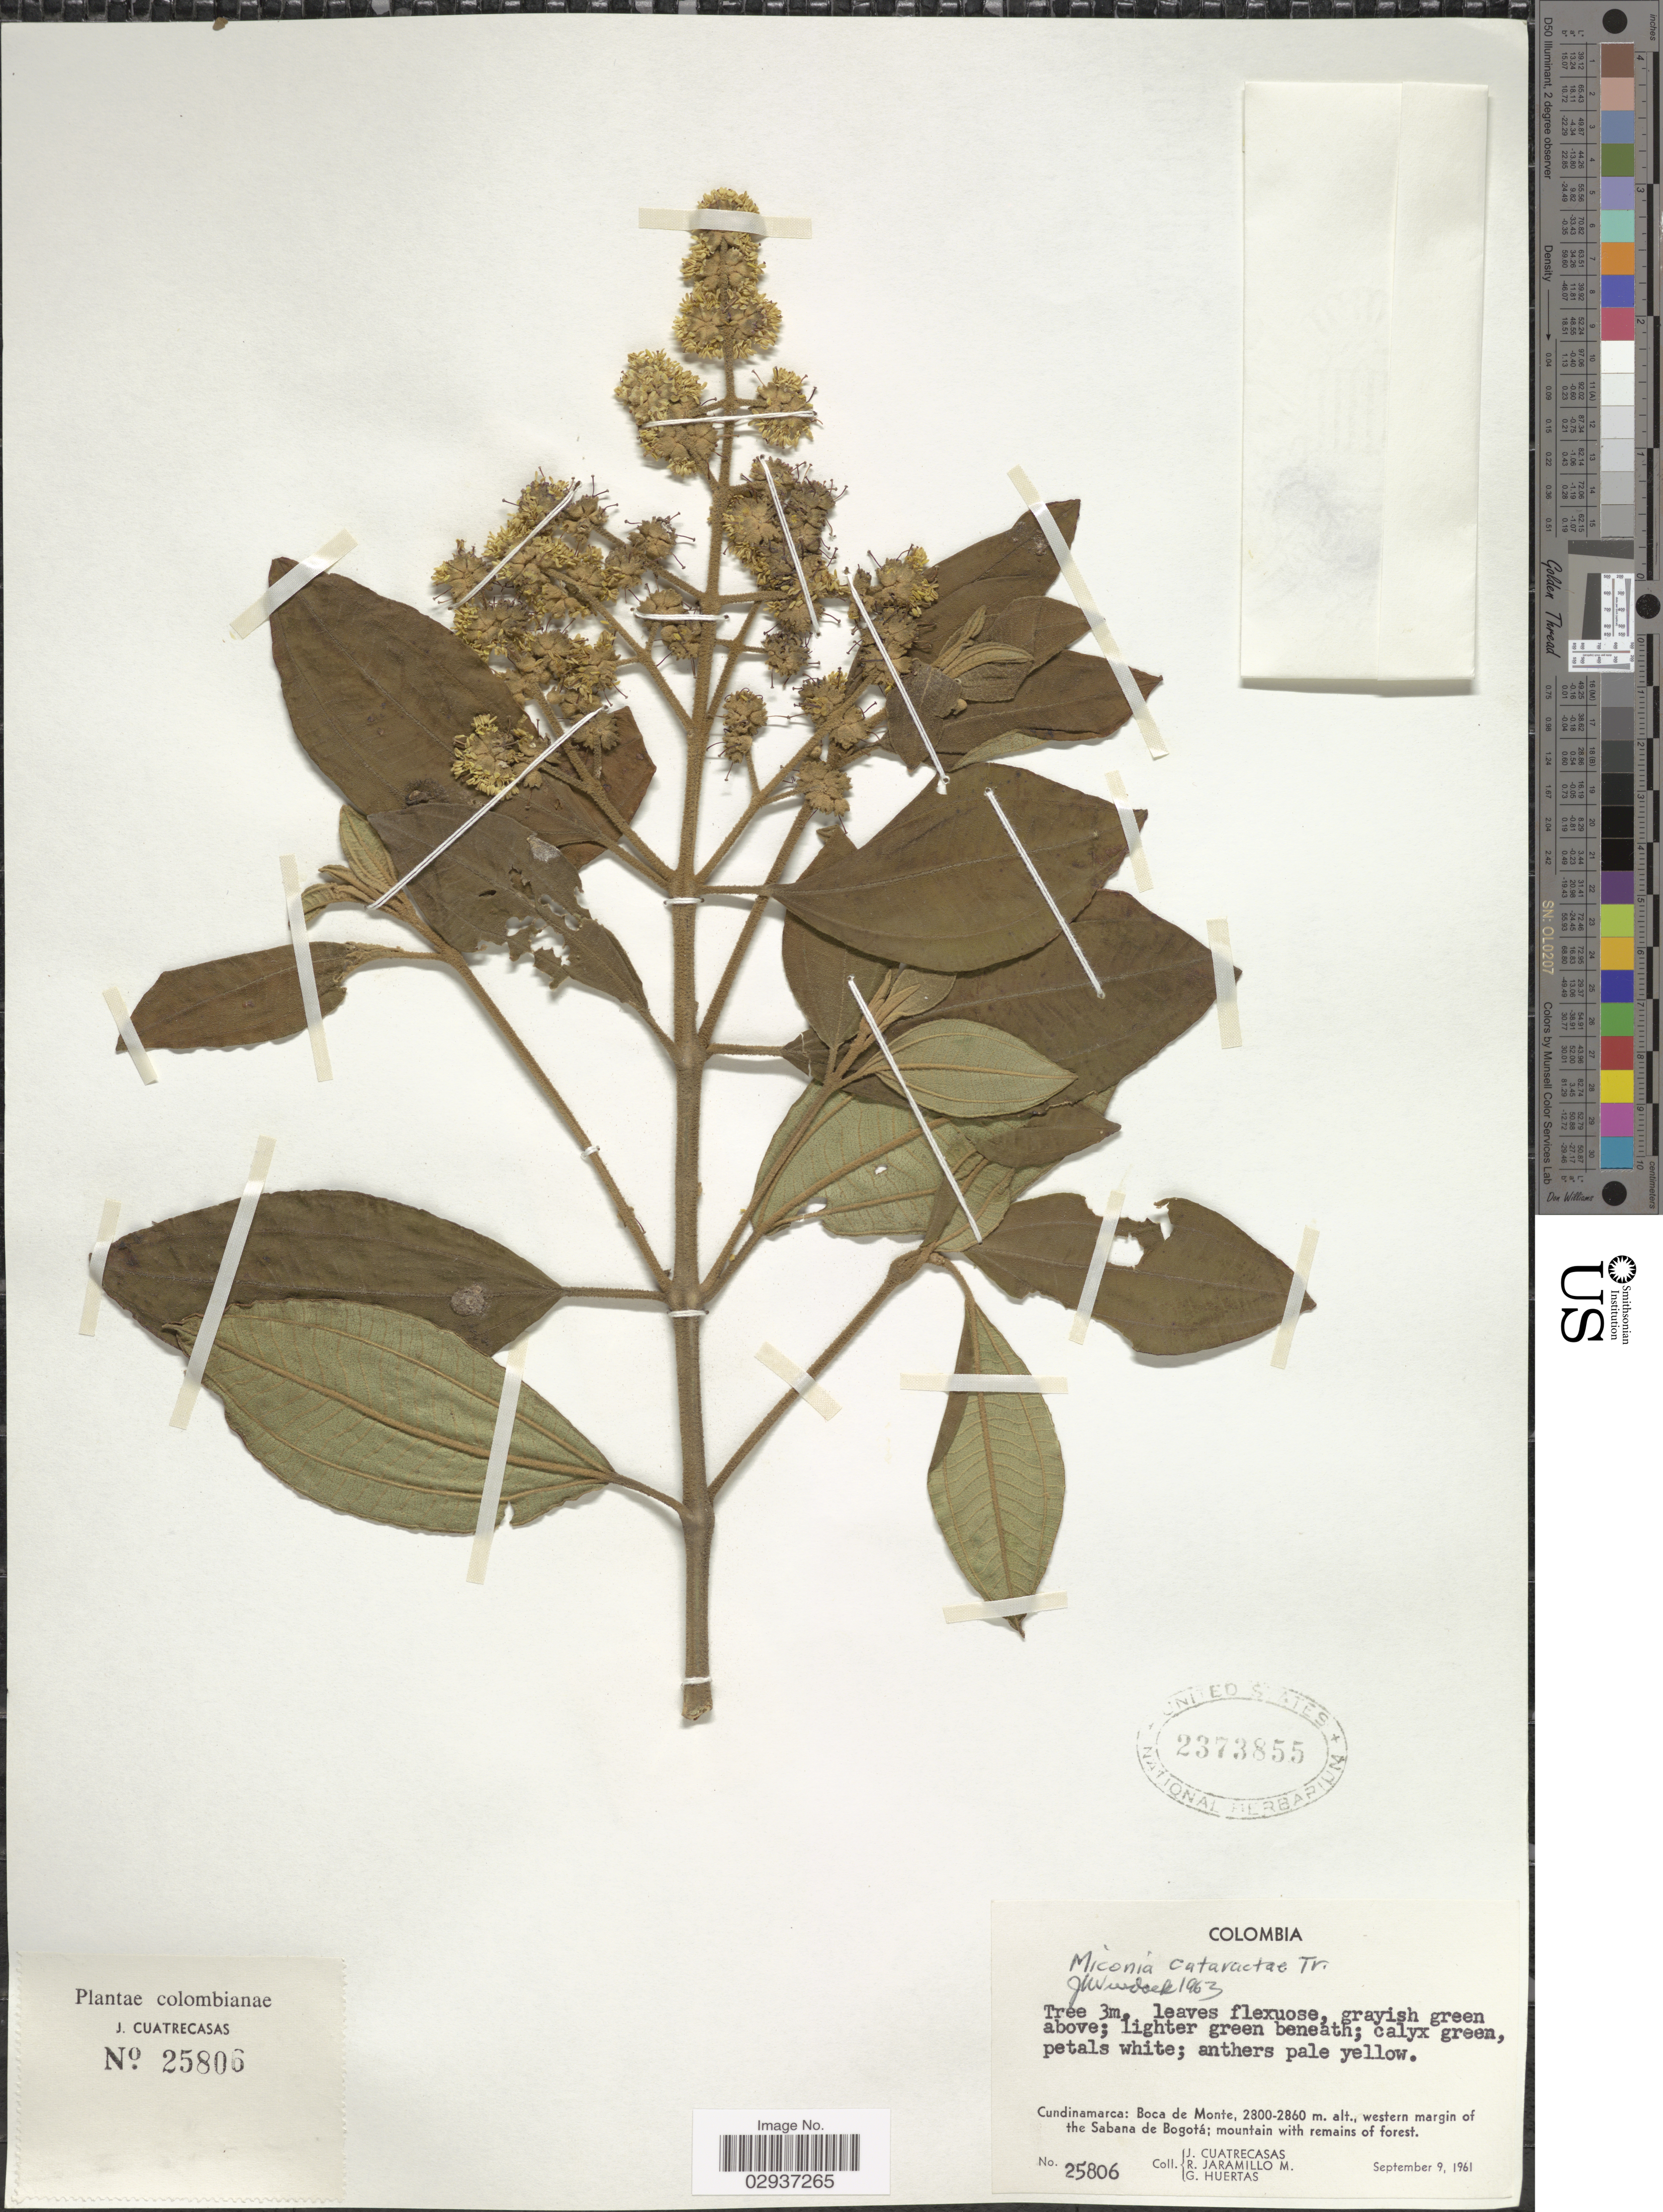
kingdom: Plantae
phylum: Tracheophyta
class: Magnoliopsida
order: Myrtales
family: Melastomataceae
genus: Miconia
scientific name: Miconia cataractae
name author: Triana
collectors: J. Cuatrecasas, R. Jaramillo M. & G. Huertas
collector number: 25806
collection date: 1961-09-09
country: Colombia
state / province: Cundinamarca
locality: Cundinamarca: Boca de Monte, western margin of the Sabana de Bogotá.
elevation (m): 2800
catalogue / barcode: US 2373855